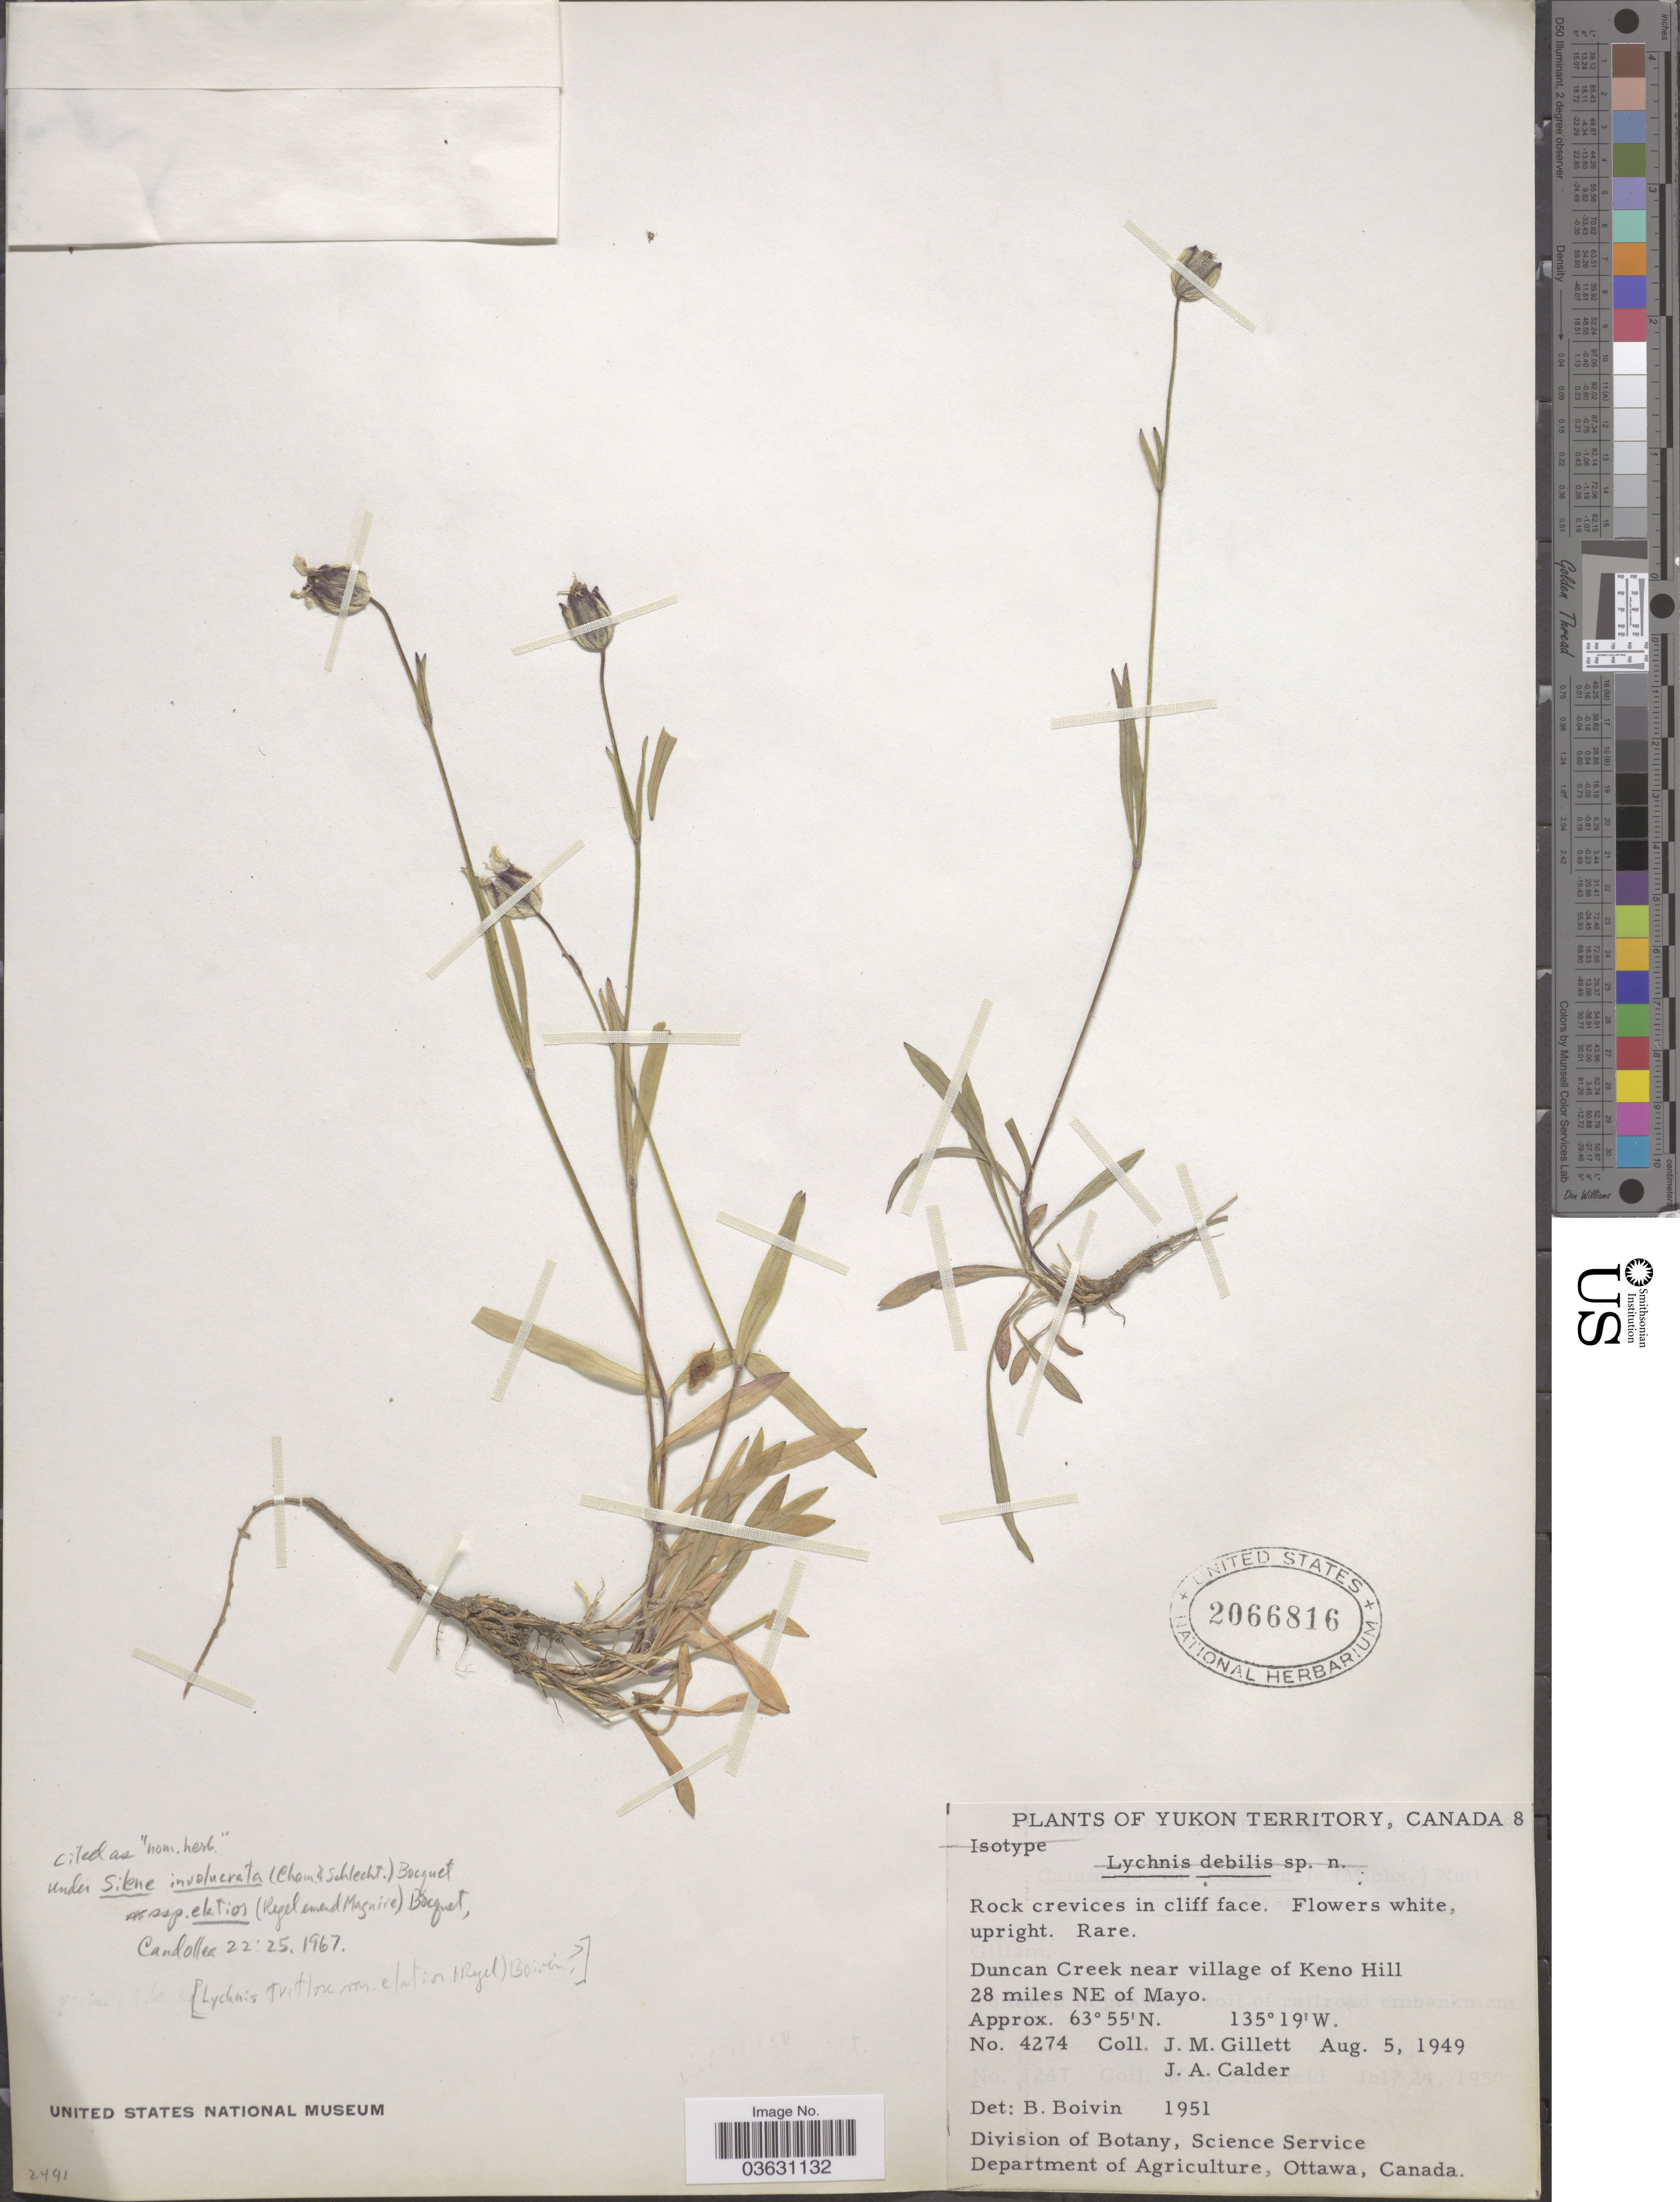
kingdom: Plantae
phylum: Tracheophyta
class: Magnoliopsida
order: Caryophyllales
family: Caryophyllaceae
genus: Silene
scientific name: Silene involucrata subsp. elatior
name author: Bocquet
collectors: J. M. Gillett & J. A. Calder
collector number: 4274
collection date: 1949-08-05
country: Canada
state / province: Yukon Territory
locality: Duncan Creek near village of Keno Hill 28 miles NE of Mayo.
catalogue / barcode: US 2066816